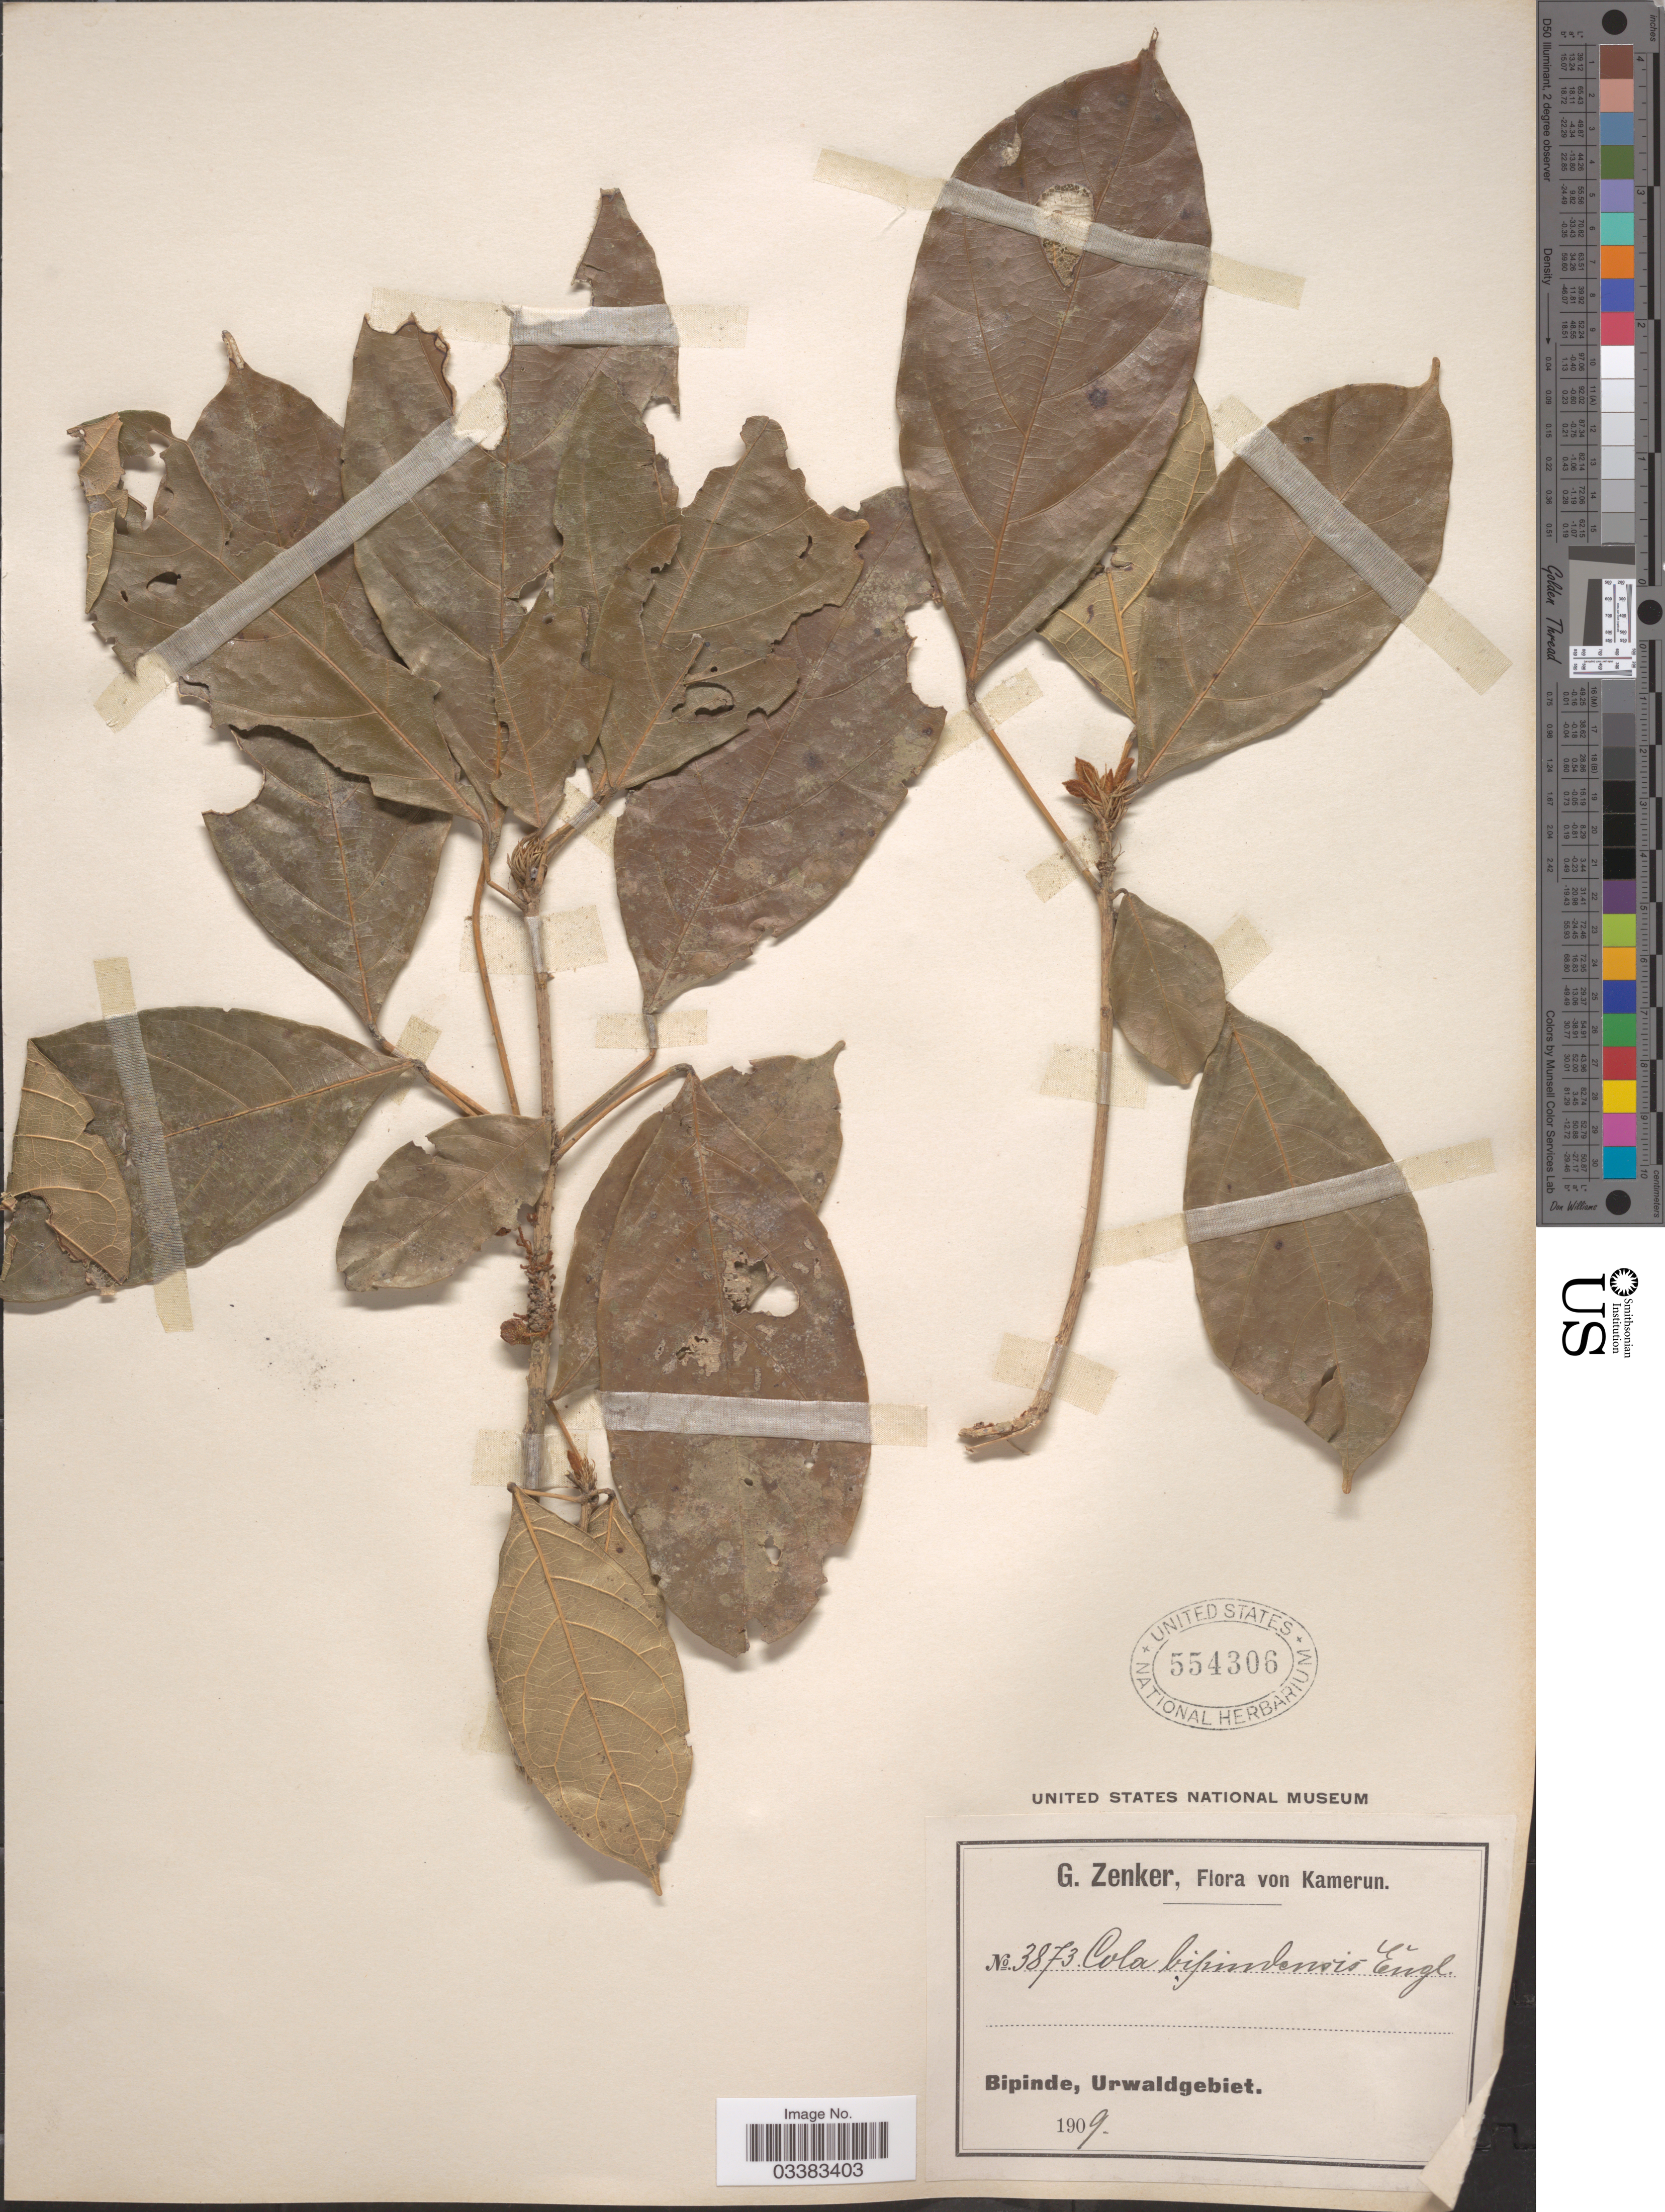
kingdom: Plantae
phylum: Tracheophyta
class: Magnoliopsida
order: Malvales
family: Malvaceae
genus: Cola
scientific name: Cola bipindensis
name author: Engl.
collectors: G. A. Zenker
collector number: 3873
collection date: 1909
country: Cameroon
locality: Kamerun. Bipinde, Urwaldgebiet.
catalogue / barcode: US 554306